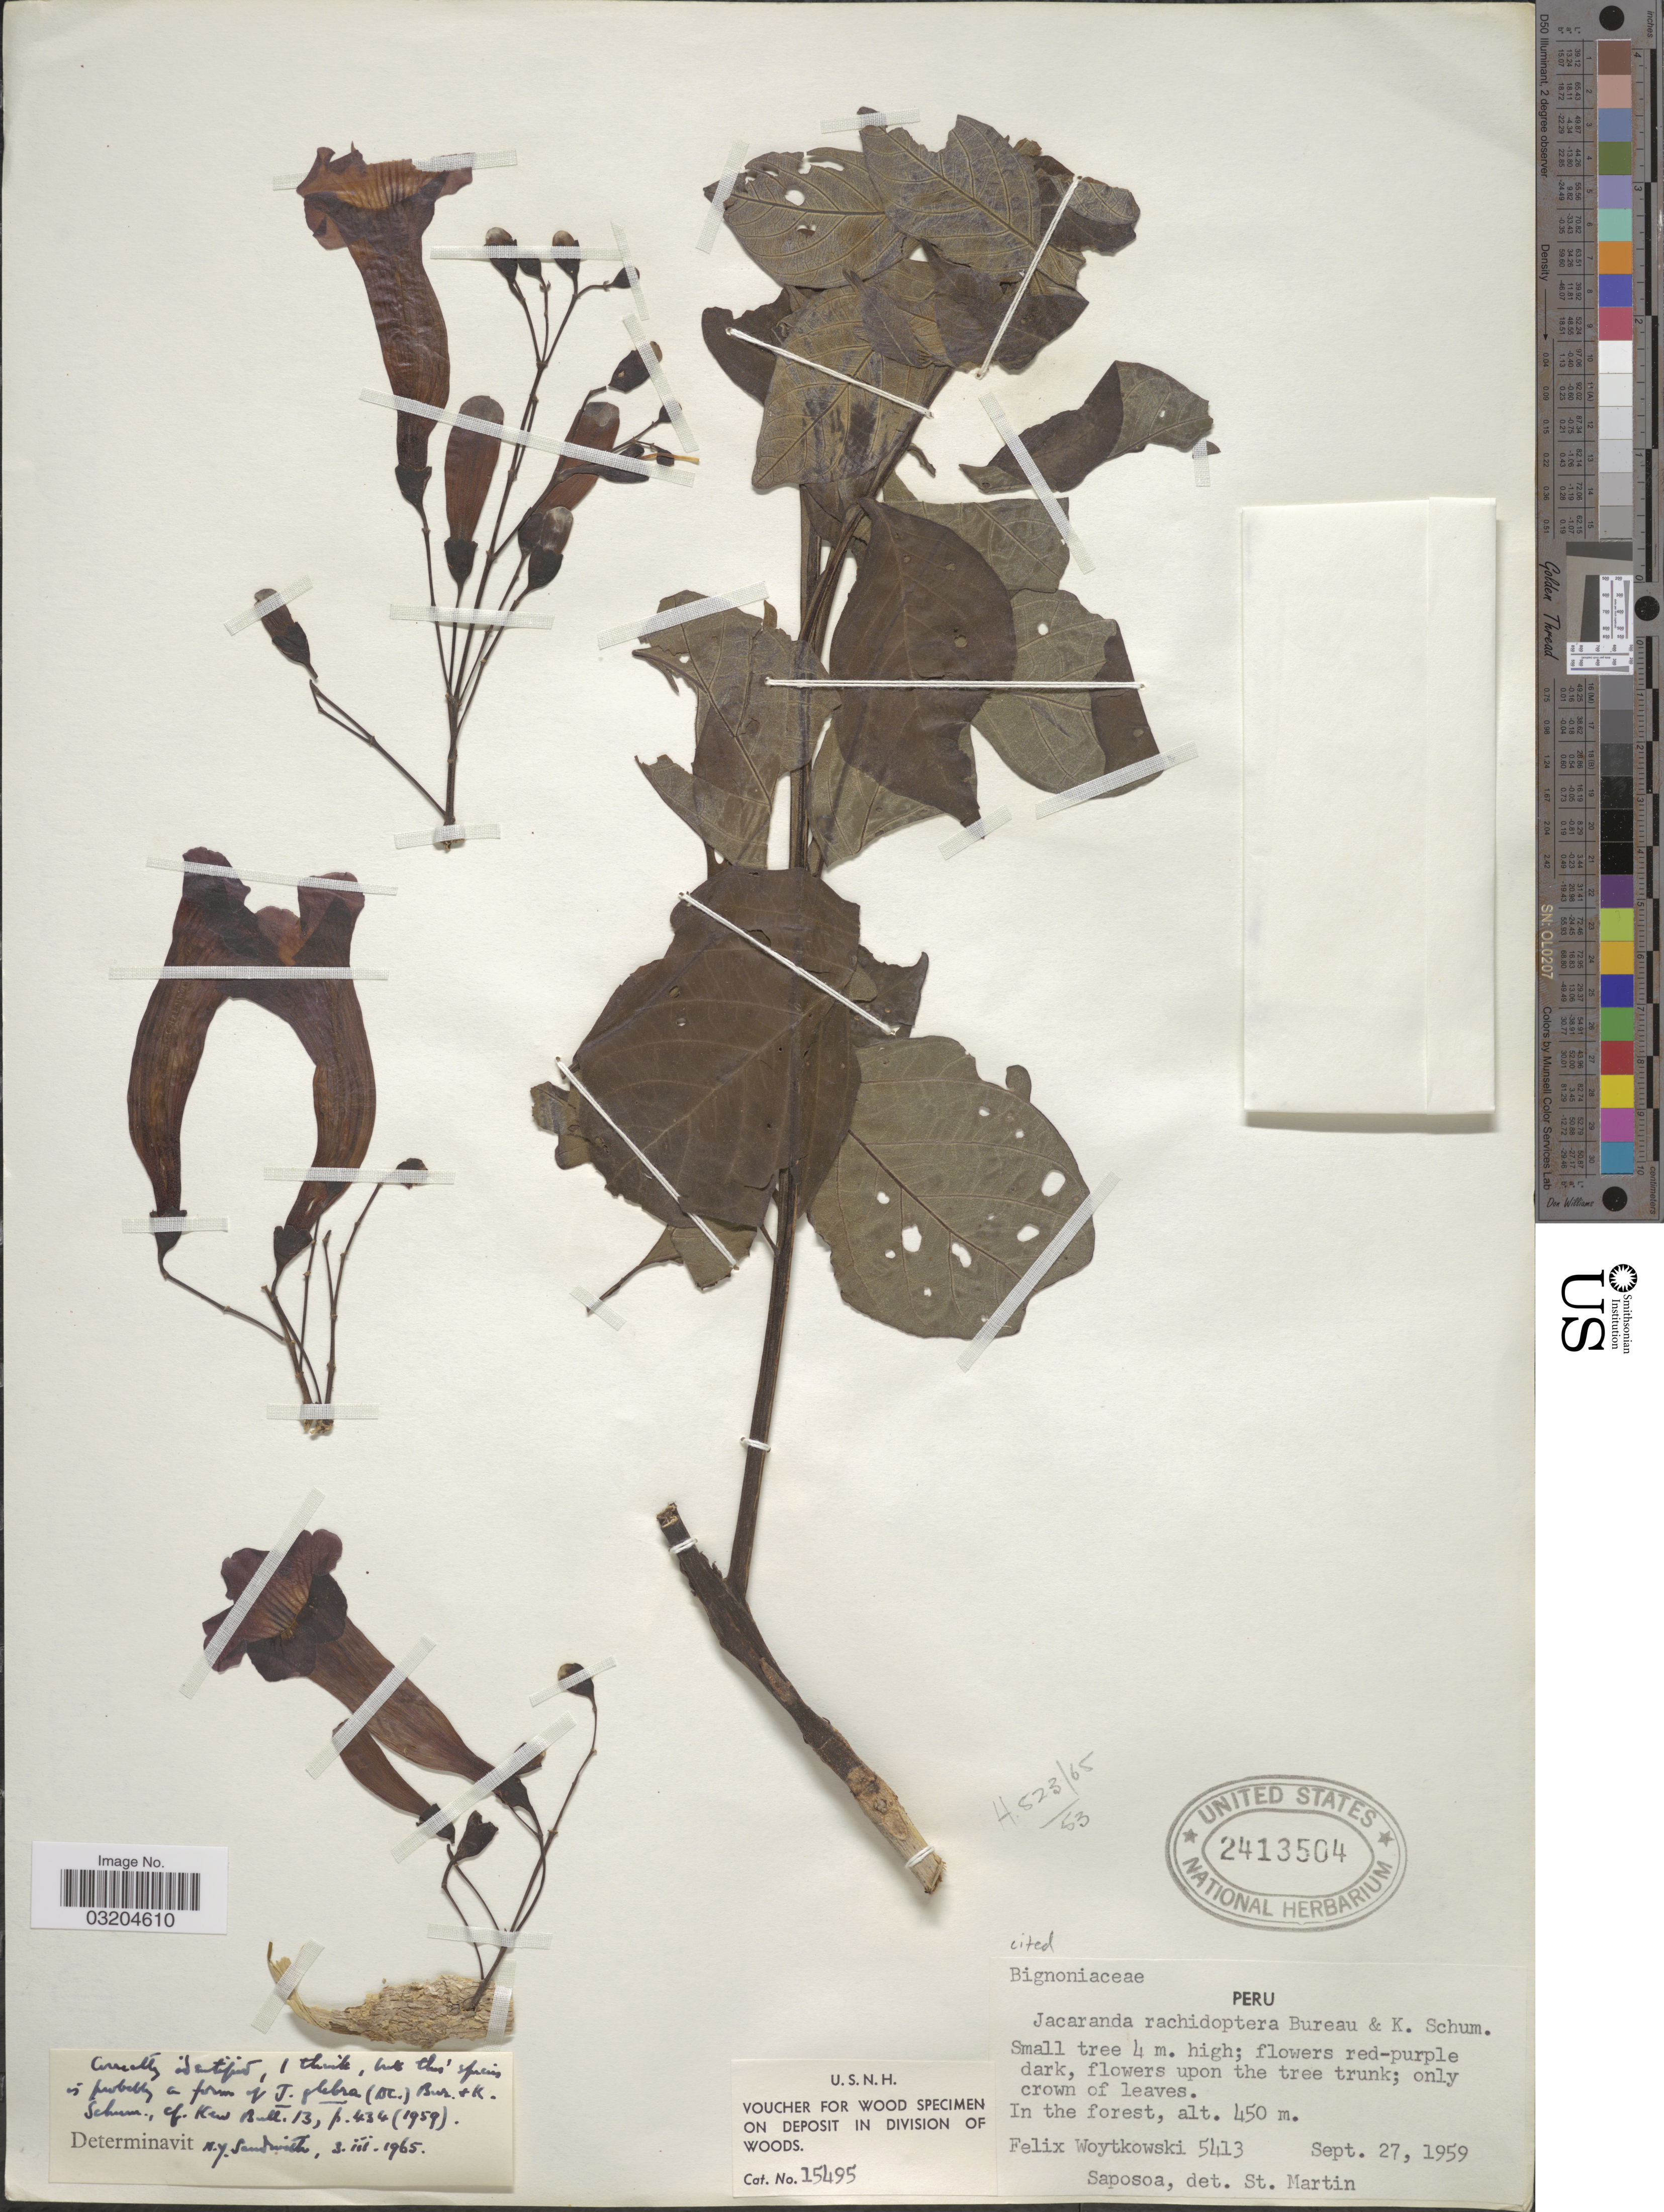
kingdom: Plantae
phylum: Tracheophyta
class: Magnoliopsida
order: Lamiales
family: Bignoniaceae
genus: Jacaranda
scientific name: Jacaranda glabra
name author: (DC.) Bureau & K. Schum.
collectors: F. Woytkowski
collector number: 5413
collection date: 1959-09-27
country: Peru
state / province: San Martín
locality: Saposoa, det. St. Martin.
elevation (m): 450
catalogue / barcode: US 2413504